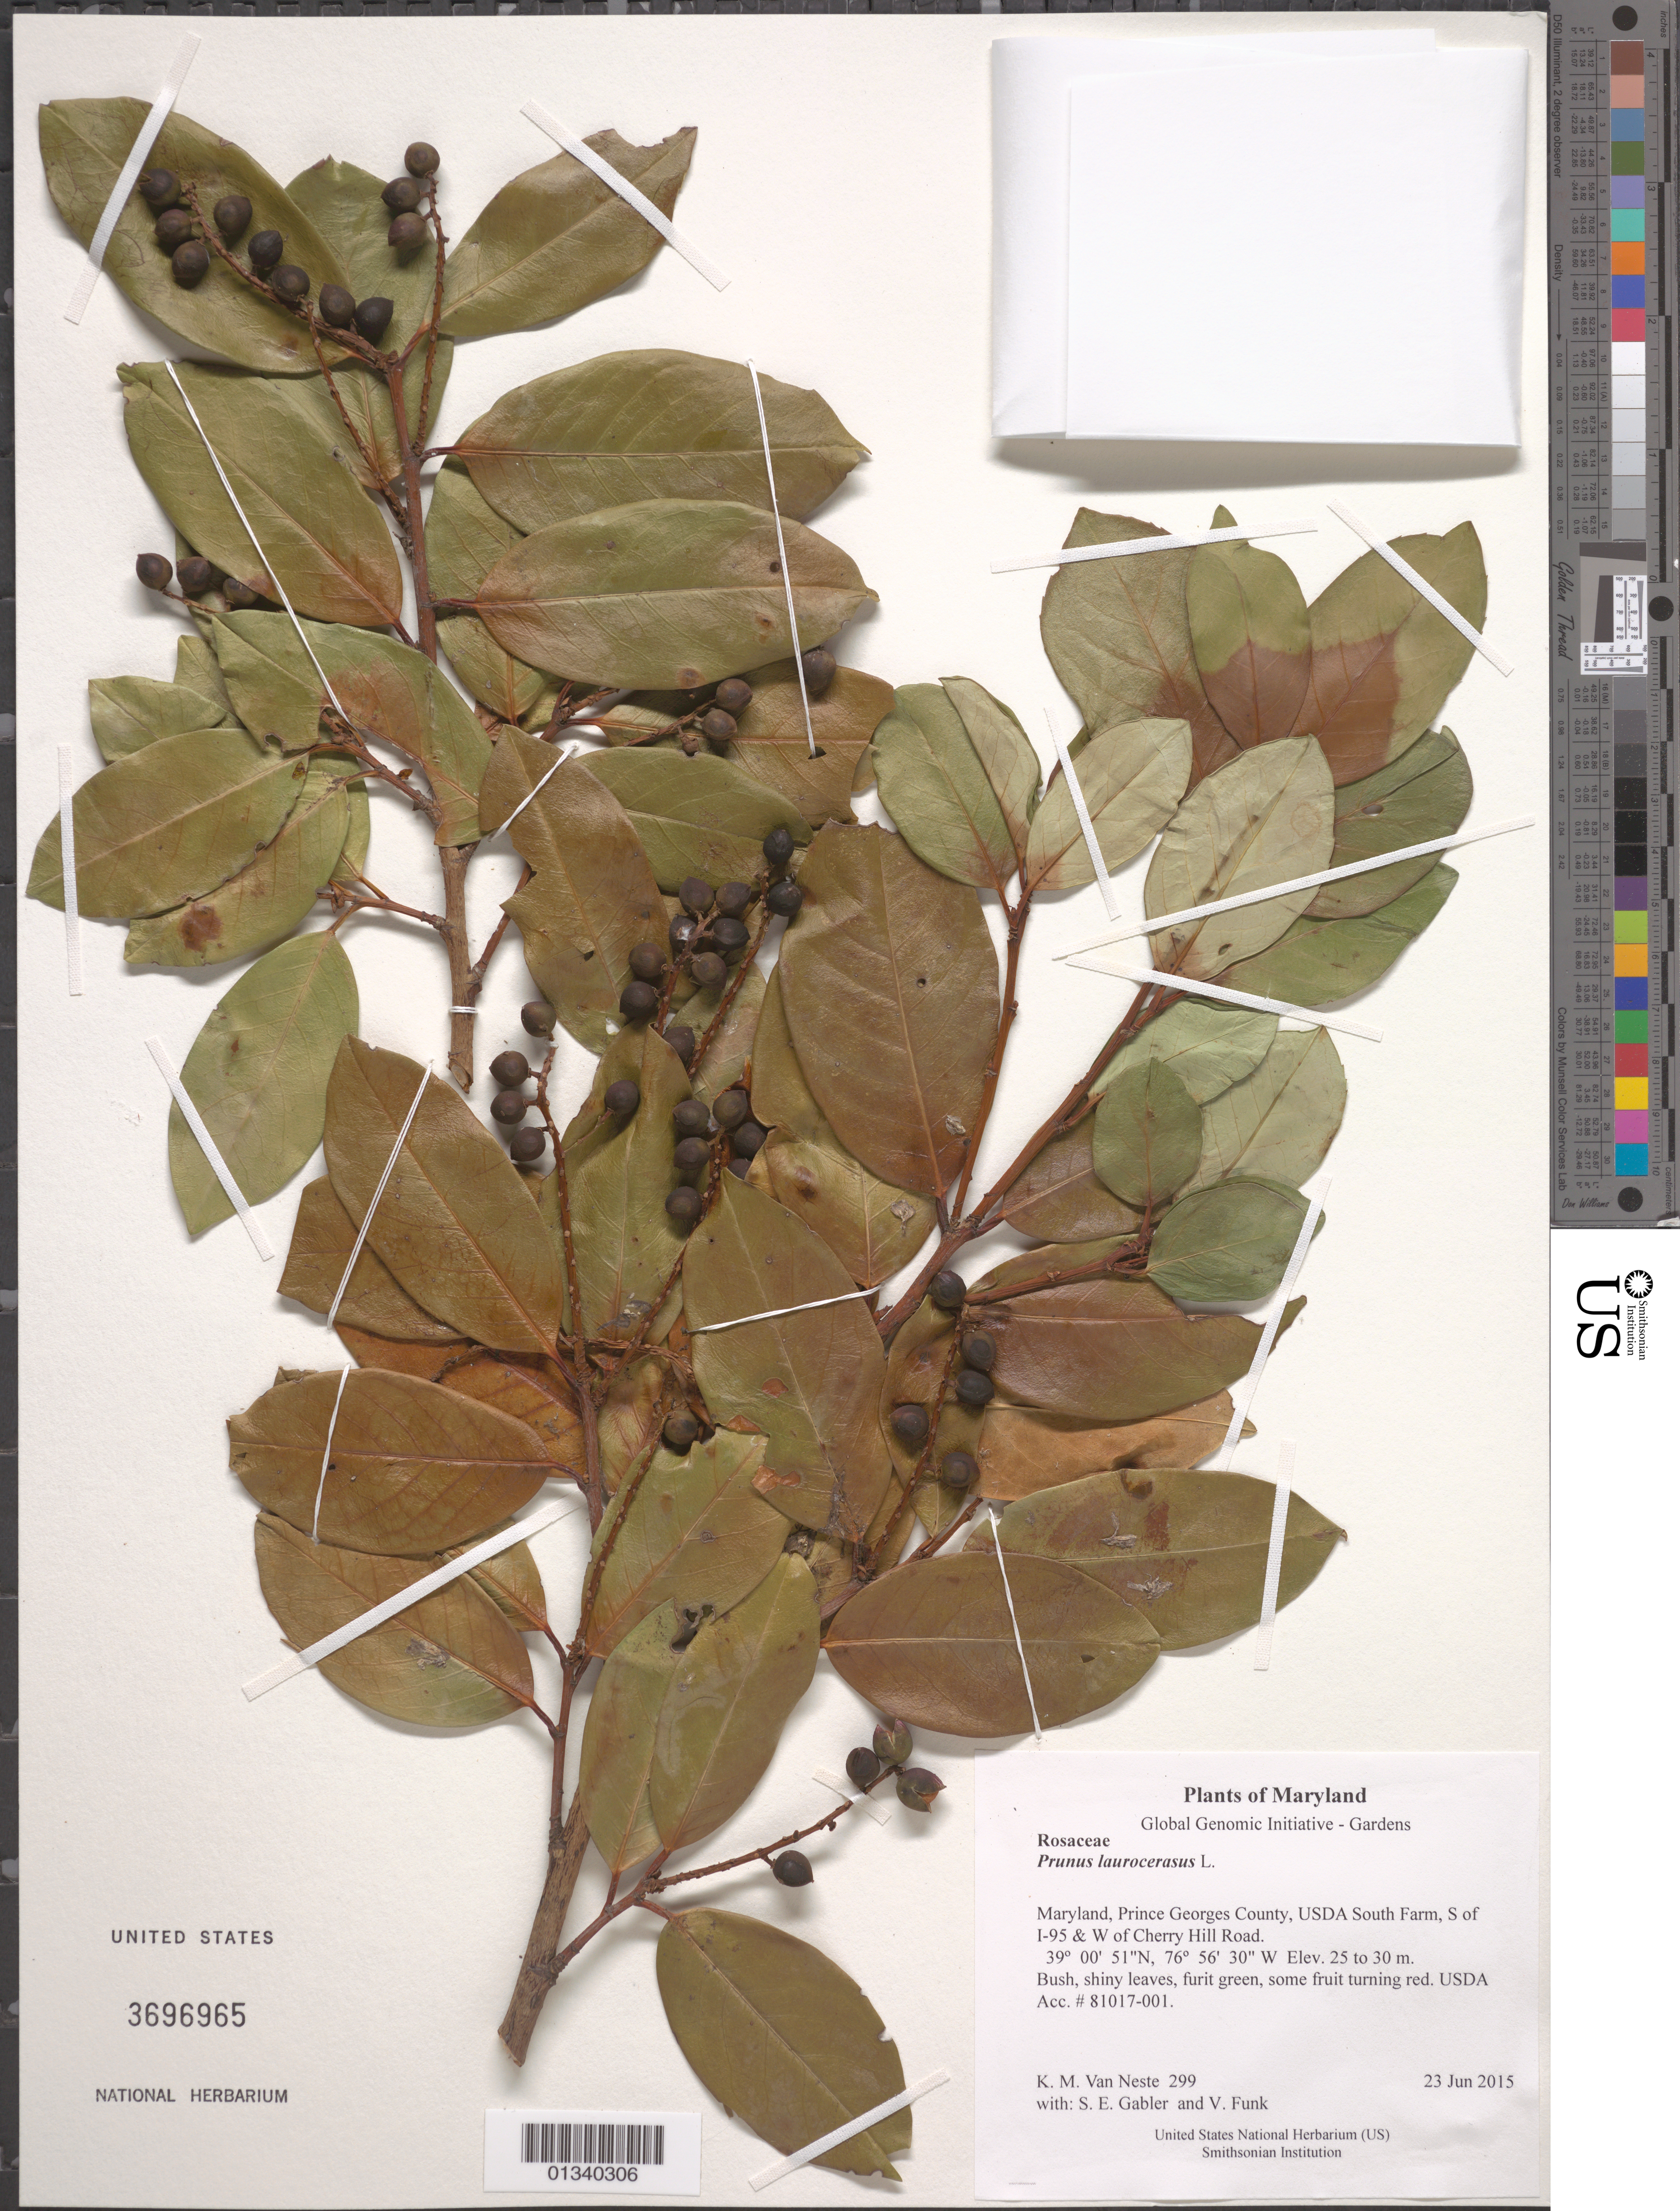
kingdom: Plantae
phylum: Tracheophyta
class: Magnoliopsida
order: Rosales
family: Rosaceae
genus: Prunus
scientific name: Prunus laurocerasus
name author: L.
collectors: K. M. Van Neste, S. E. Gabler & V. Funk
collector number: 299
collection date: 2015-06-23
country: United States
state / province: Maryland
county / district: Prince George's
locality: USDA South Farm, S of I-95 & W of Cherry Hill Road.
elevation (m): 25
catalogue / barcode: US 3696965